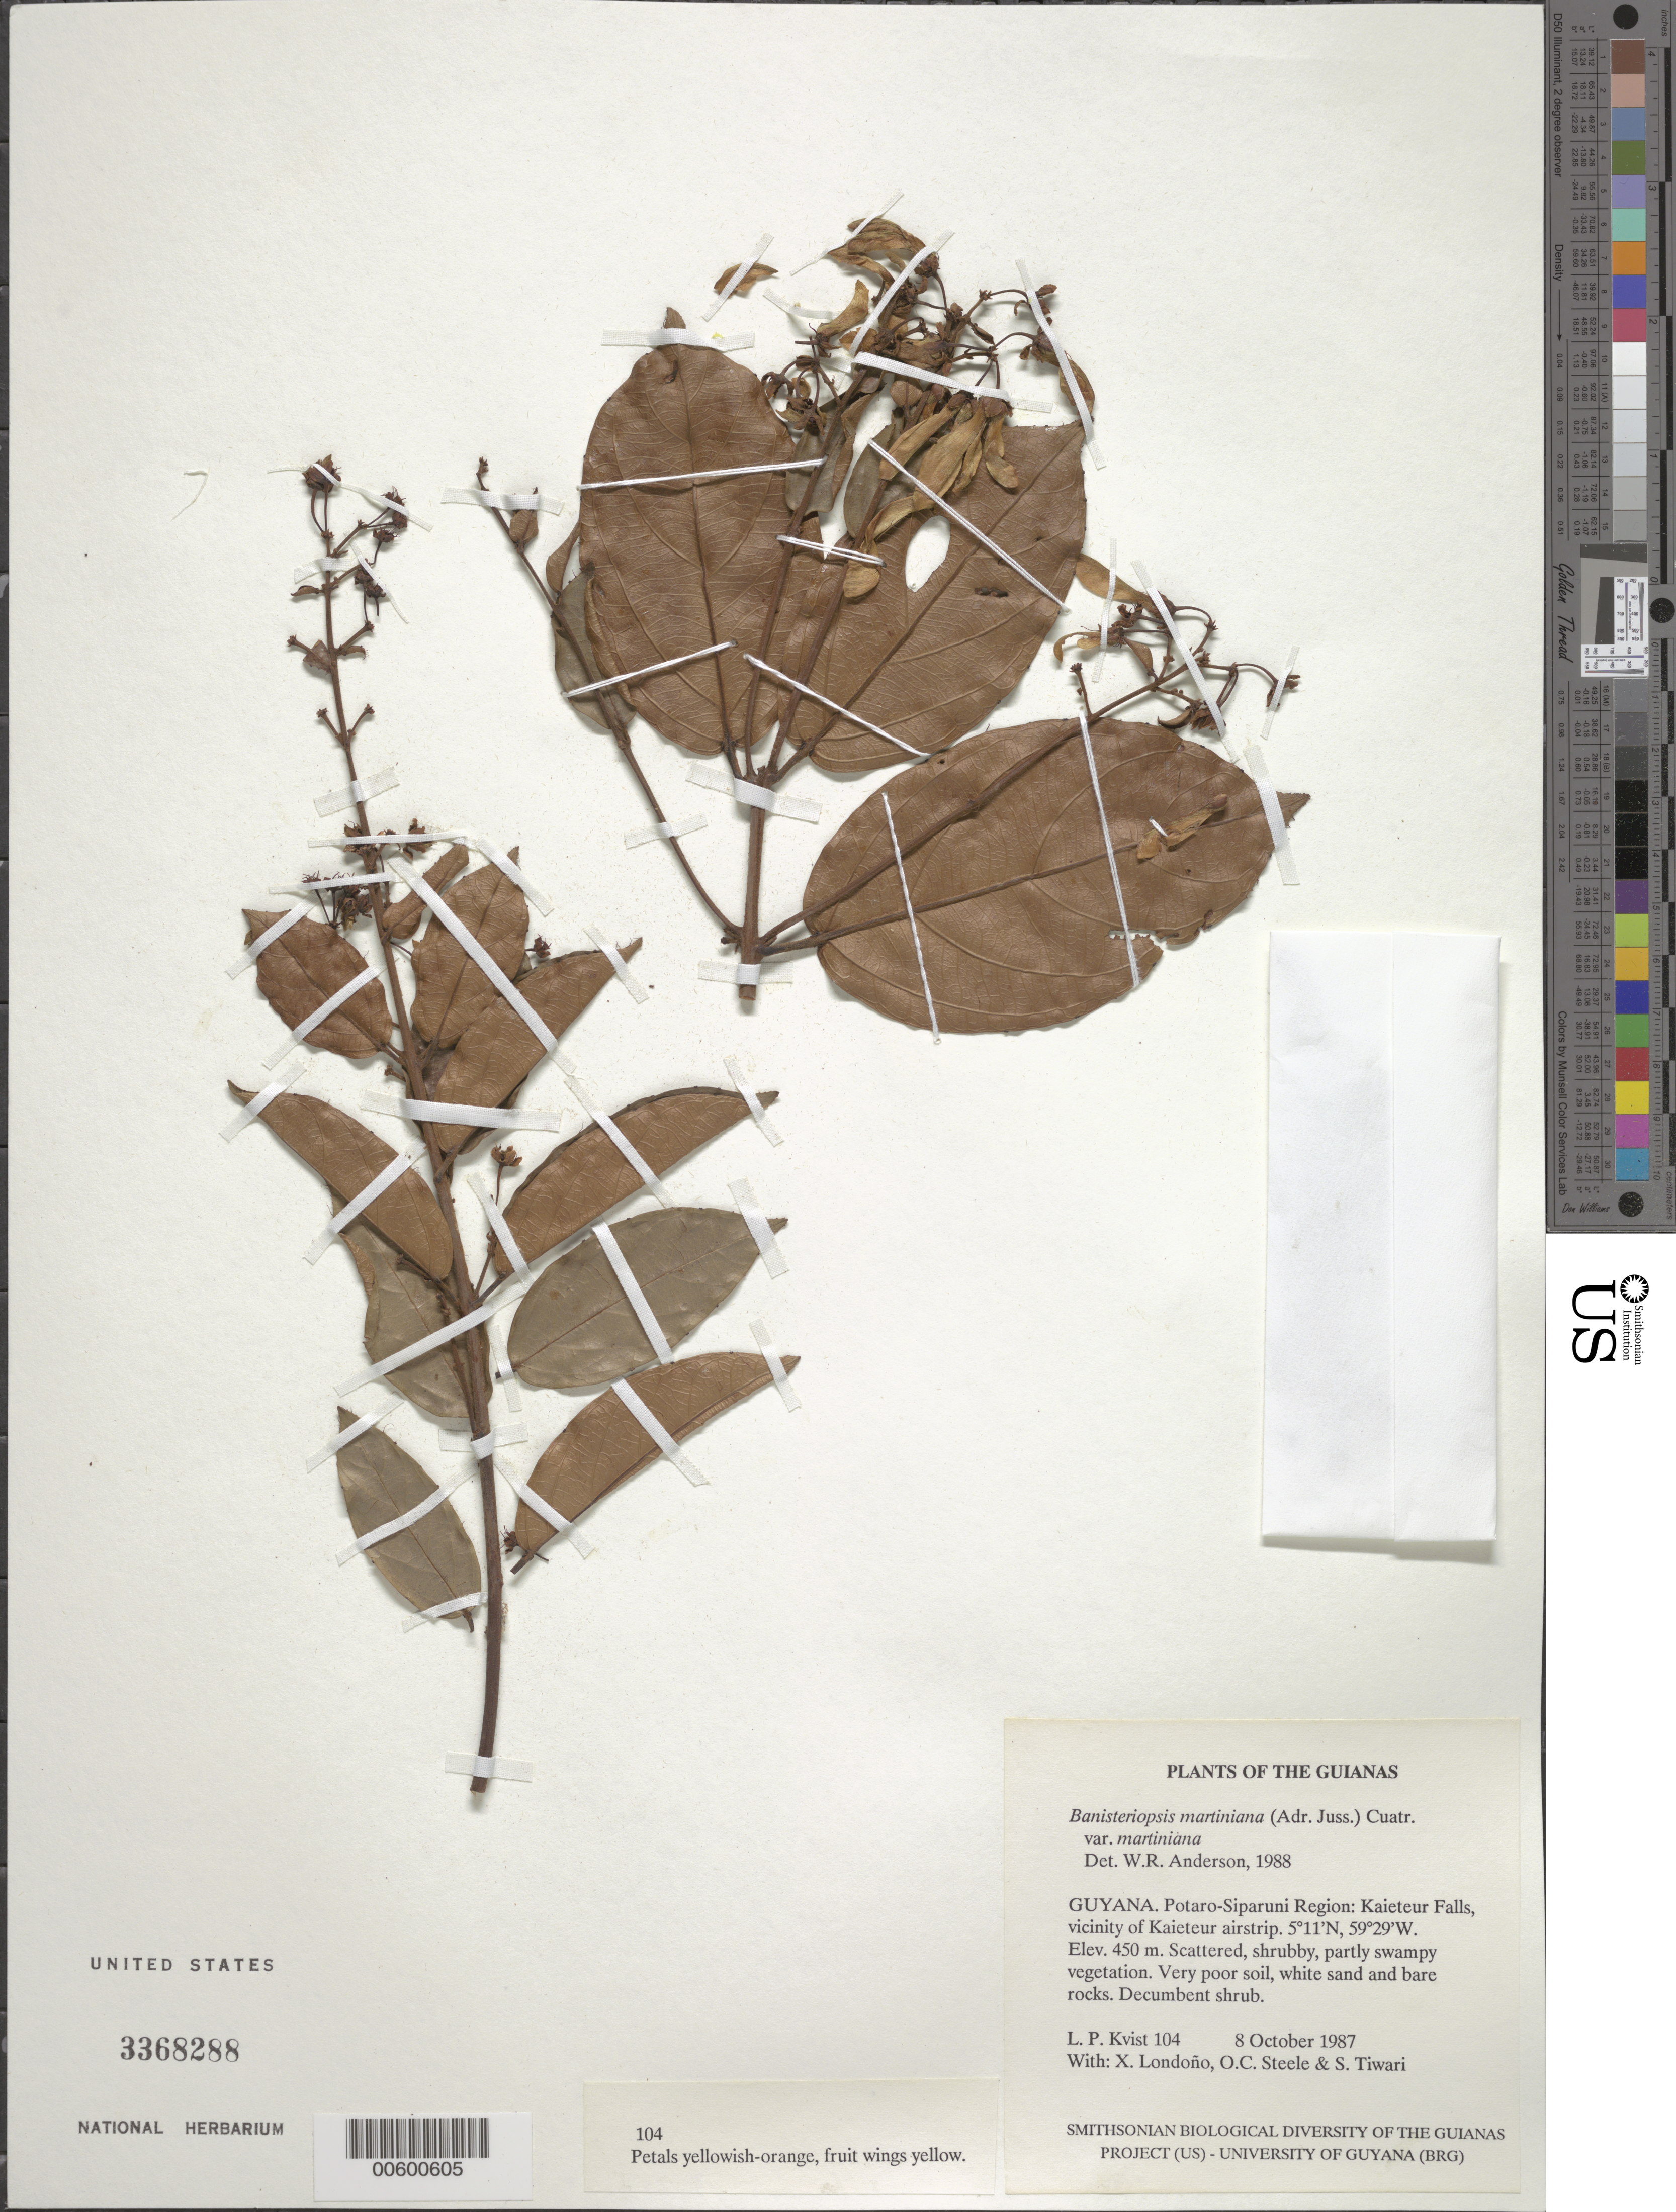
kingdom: Plantae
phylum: Tracheophyta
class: Magnoliopsida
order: Malpighiales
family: Malpighiaceae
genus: Banisteriopsis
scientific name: Banisteriopsis martiniana var. martiniana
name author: (A. Juss.) Cuatrec.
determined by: Anderson, W. R., (MICH), University of Michigan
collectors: L. P. Kvist, X. Londoño, O. C. Steele & S. Tiwari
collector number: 104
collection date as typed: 8 October 1987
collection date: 1987-10-08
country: Guyana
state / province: Potaro-Siparuni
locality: Kaieteur Falls, vicinity of Kaieteur airstrip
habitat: Scattered, shrubby, partly swampy vegetation. Very poor soil, white sand and bare rocks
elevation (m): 450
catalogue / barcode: US 3368288